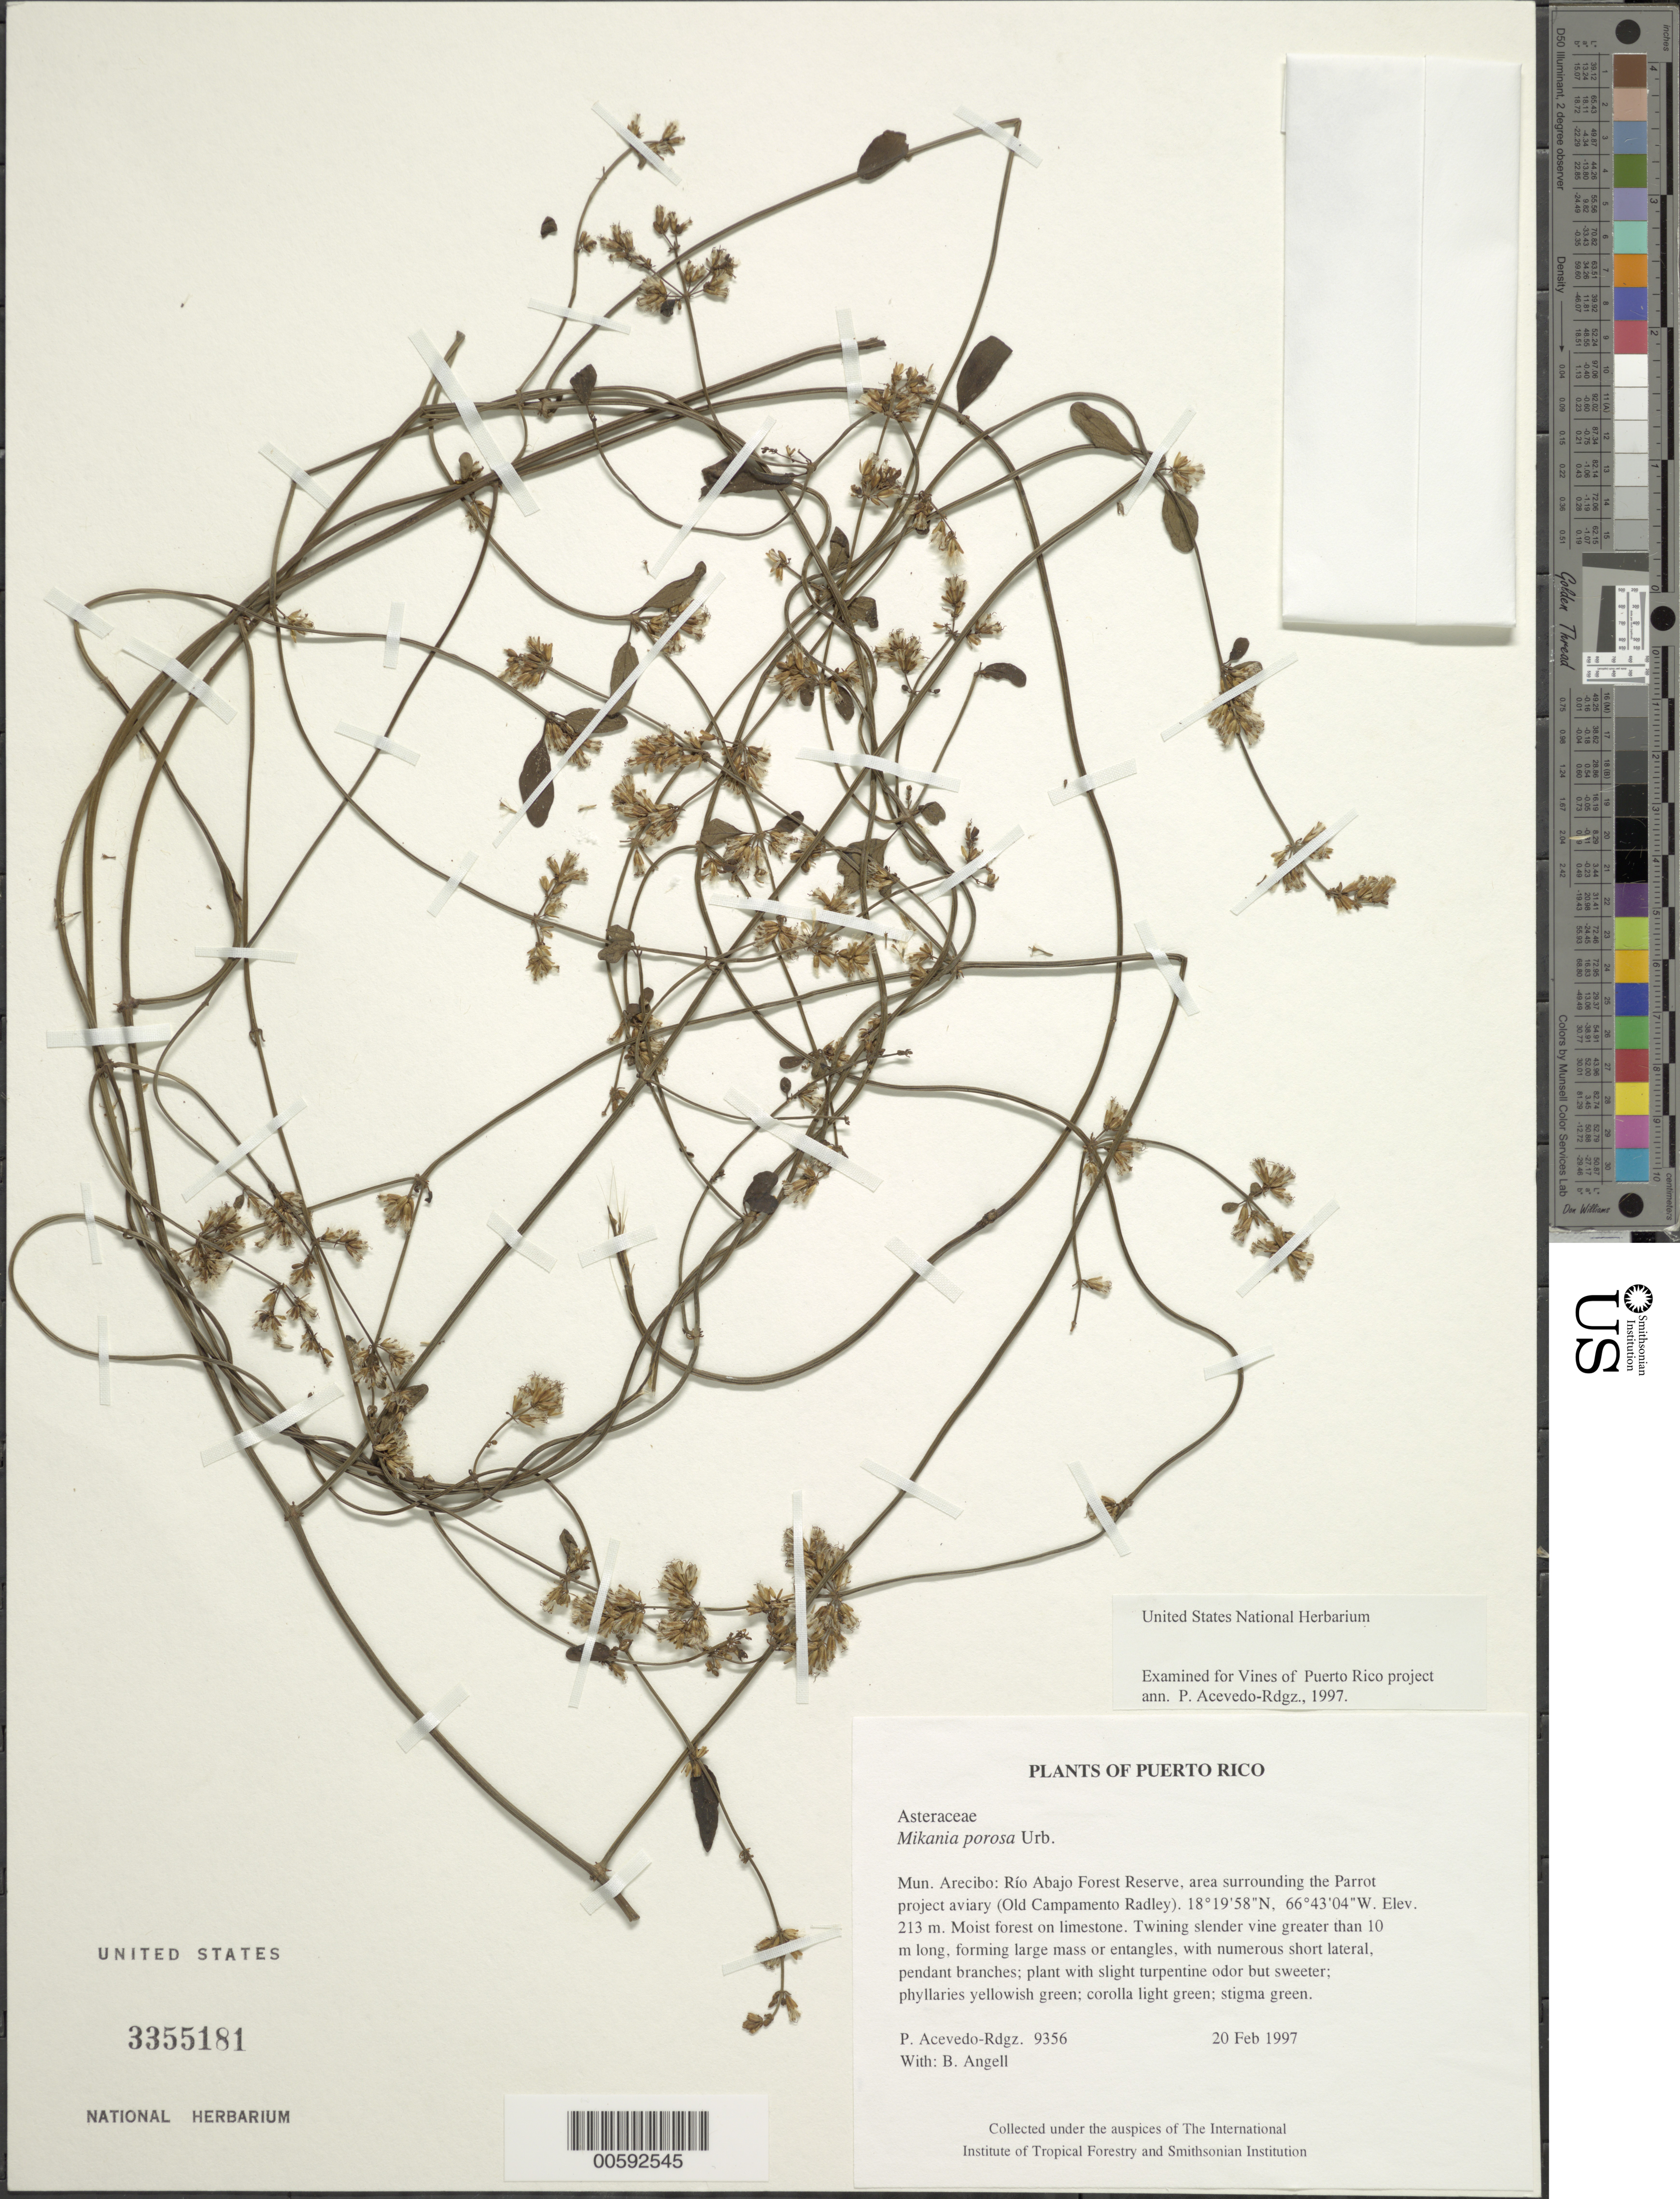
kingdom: Plantae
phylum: Tracheophyta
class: Magnoliopsida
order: Asterales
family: Asteraceae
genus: Mikania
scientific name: Mikania porosa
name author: Urb.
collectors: P. Acevedo-Rodr. & Bobbi Angell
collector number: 9356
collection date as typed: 20 Feb 1997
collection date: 1997-02-20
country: Puerto Rico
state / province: Arecibo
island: Puerto Rico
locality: Arecibo; Río Abajo Forest Reserve, area surrounding the Parrot project aviary (Old Campamento Radley).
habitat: Moist forest on limestone.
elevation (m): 213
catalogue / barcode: US 3355181